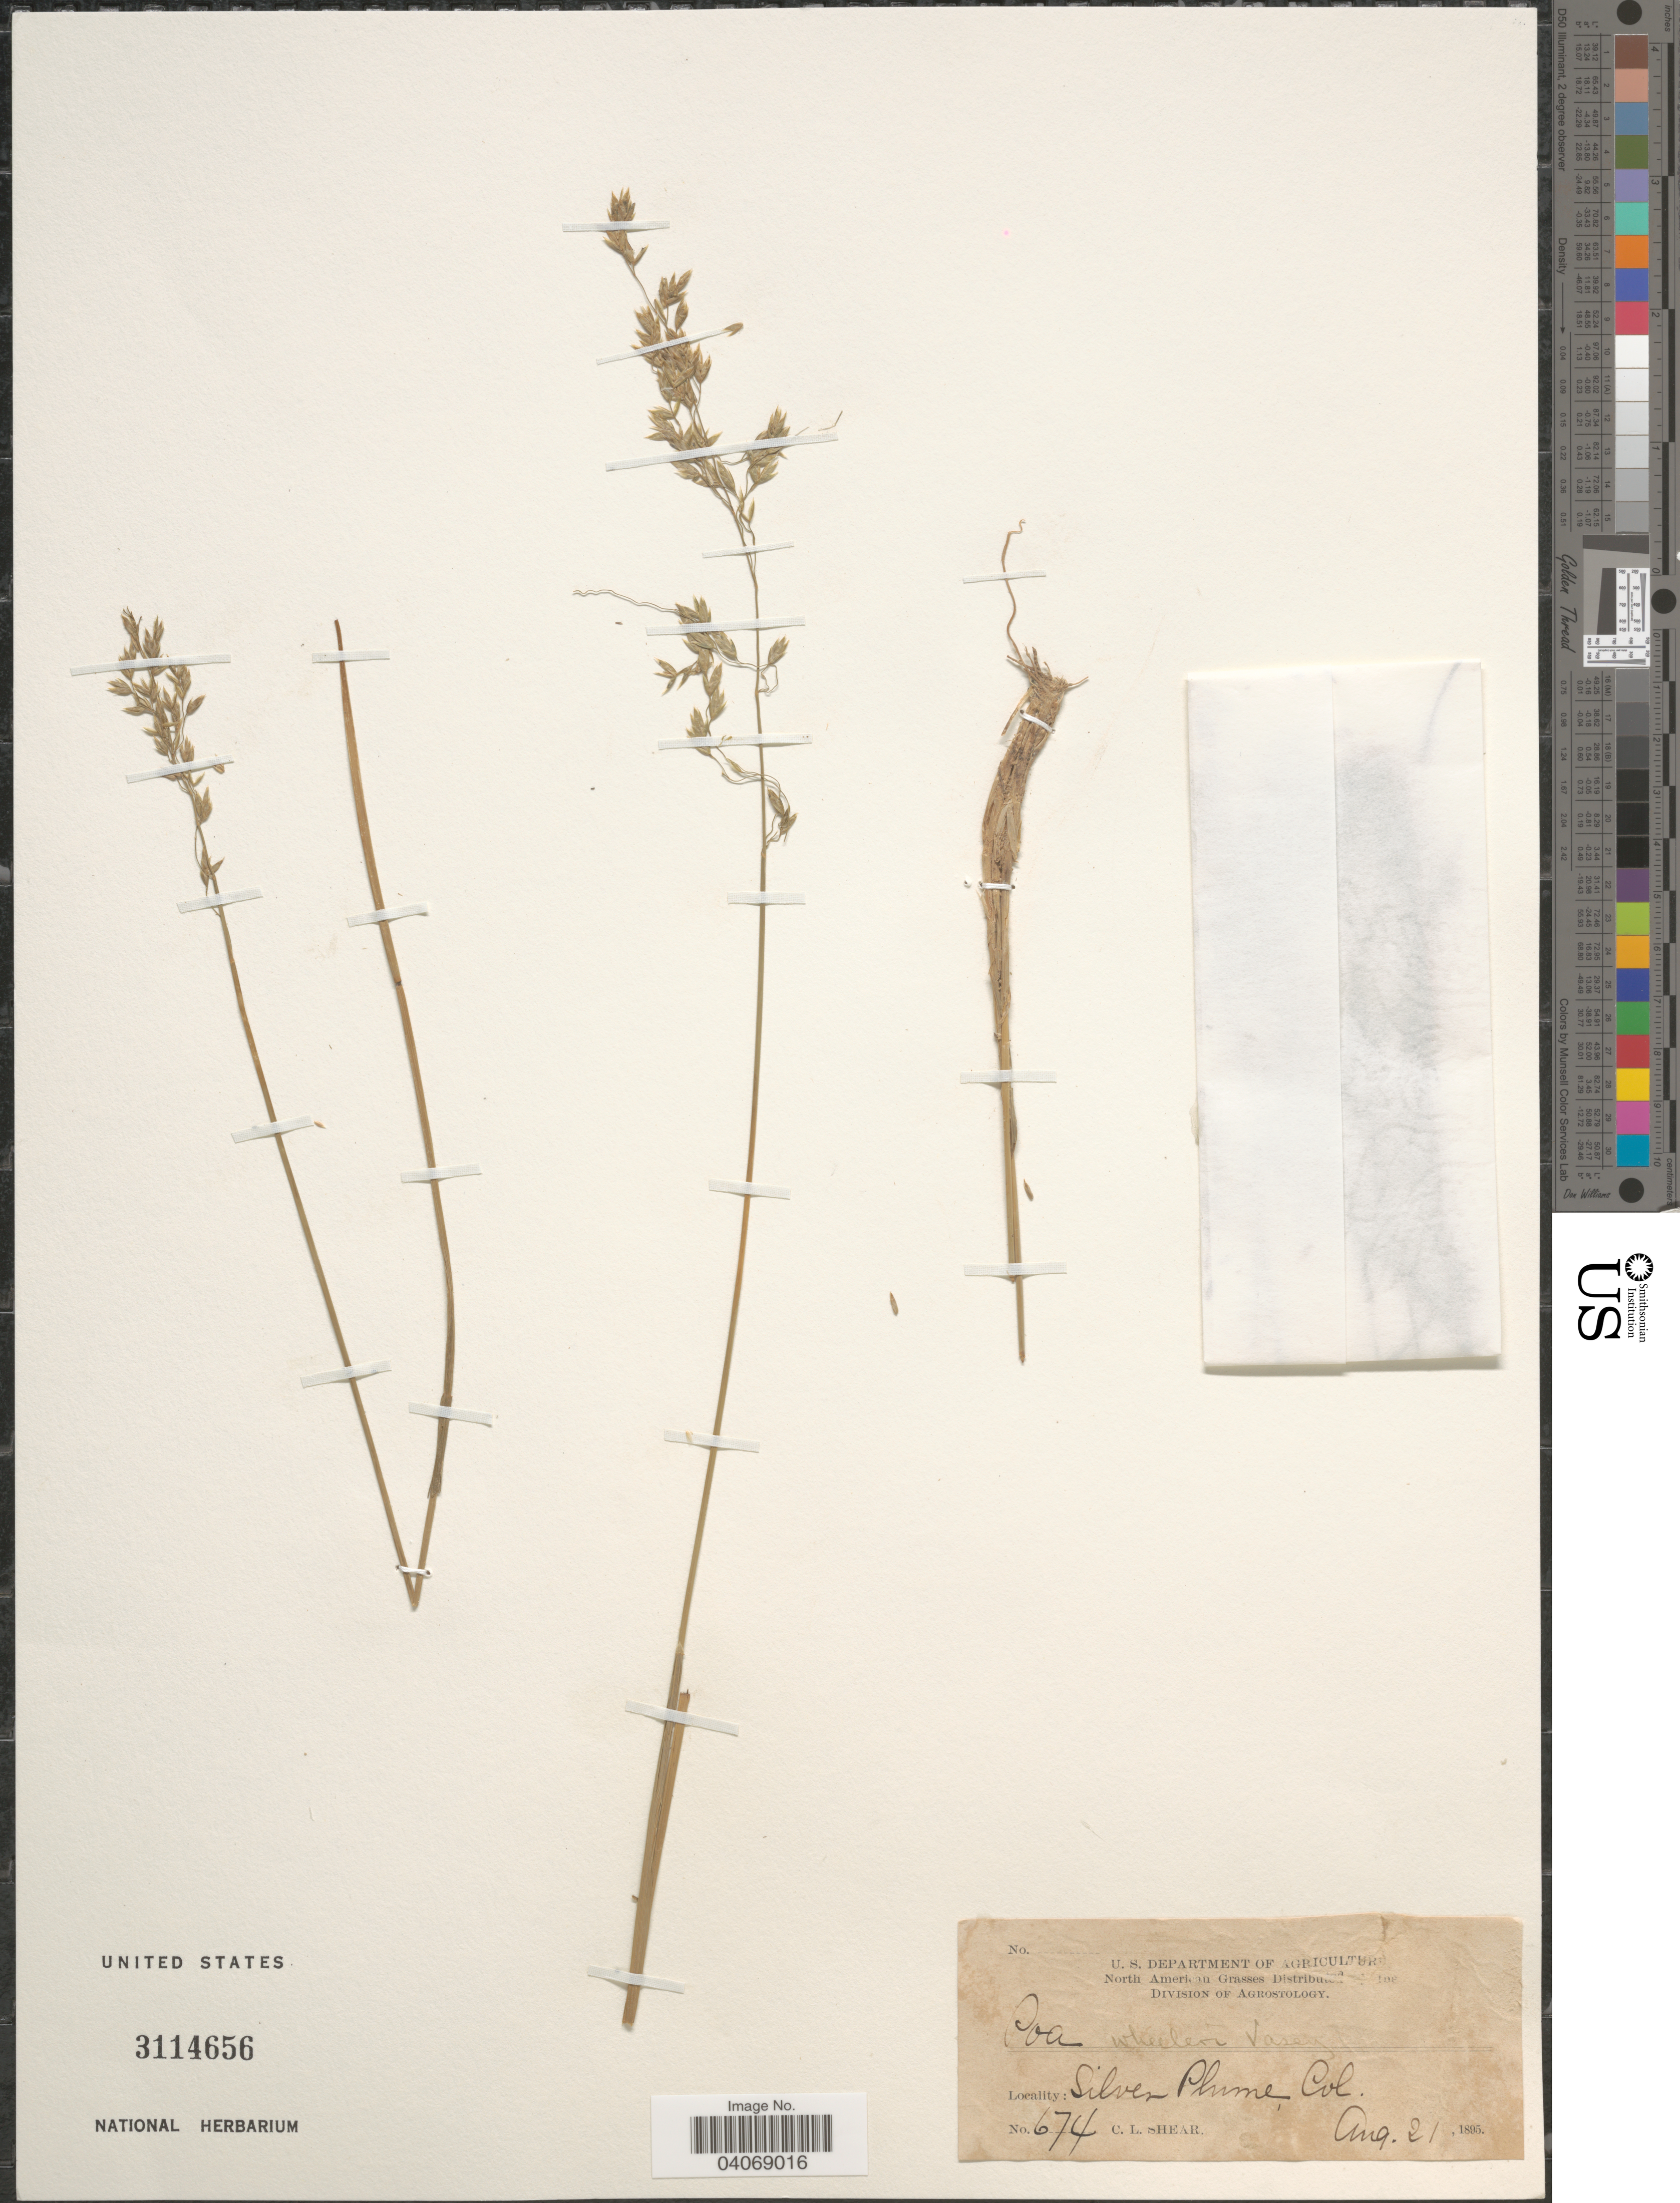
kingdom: Plantae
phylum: Tracheophyta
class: Liliopsida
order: Poales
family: Poaceae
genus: Poa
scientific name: Poa wheeleri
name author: Vasey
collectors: C. L. Shear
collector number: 674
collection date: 1895-08-21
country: United States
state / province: Colorado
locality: Silver Plume.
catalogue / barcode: US 3114656